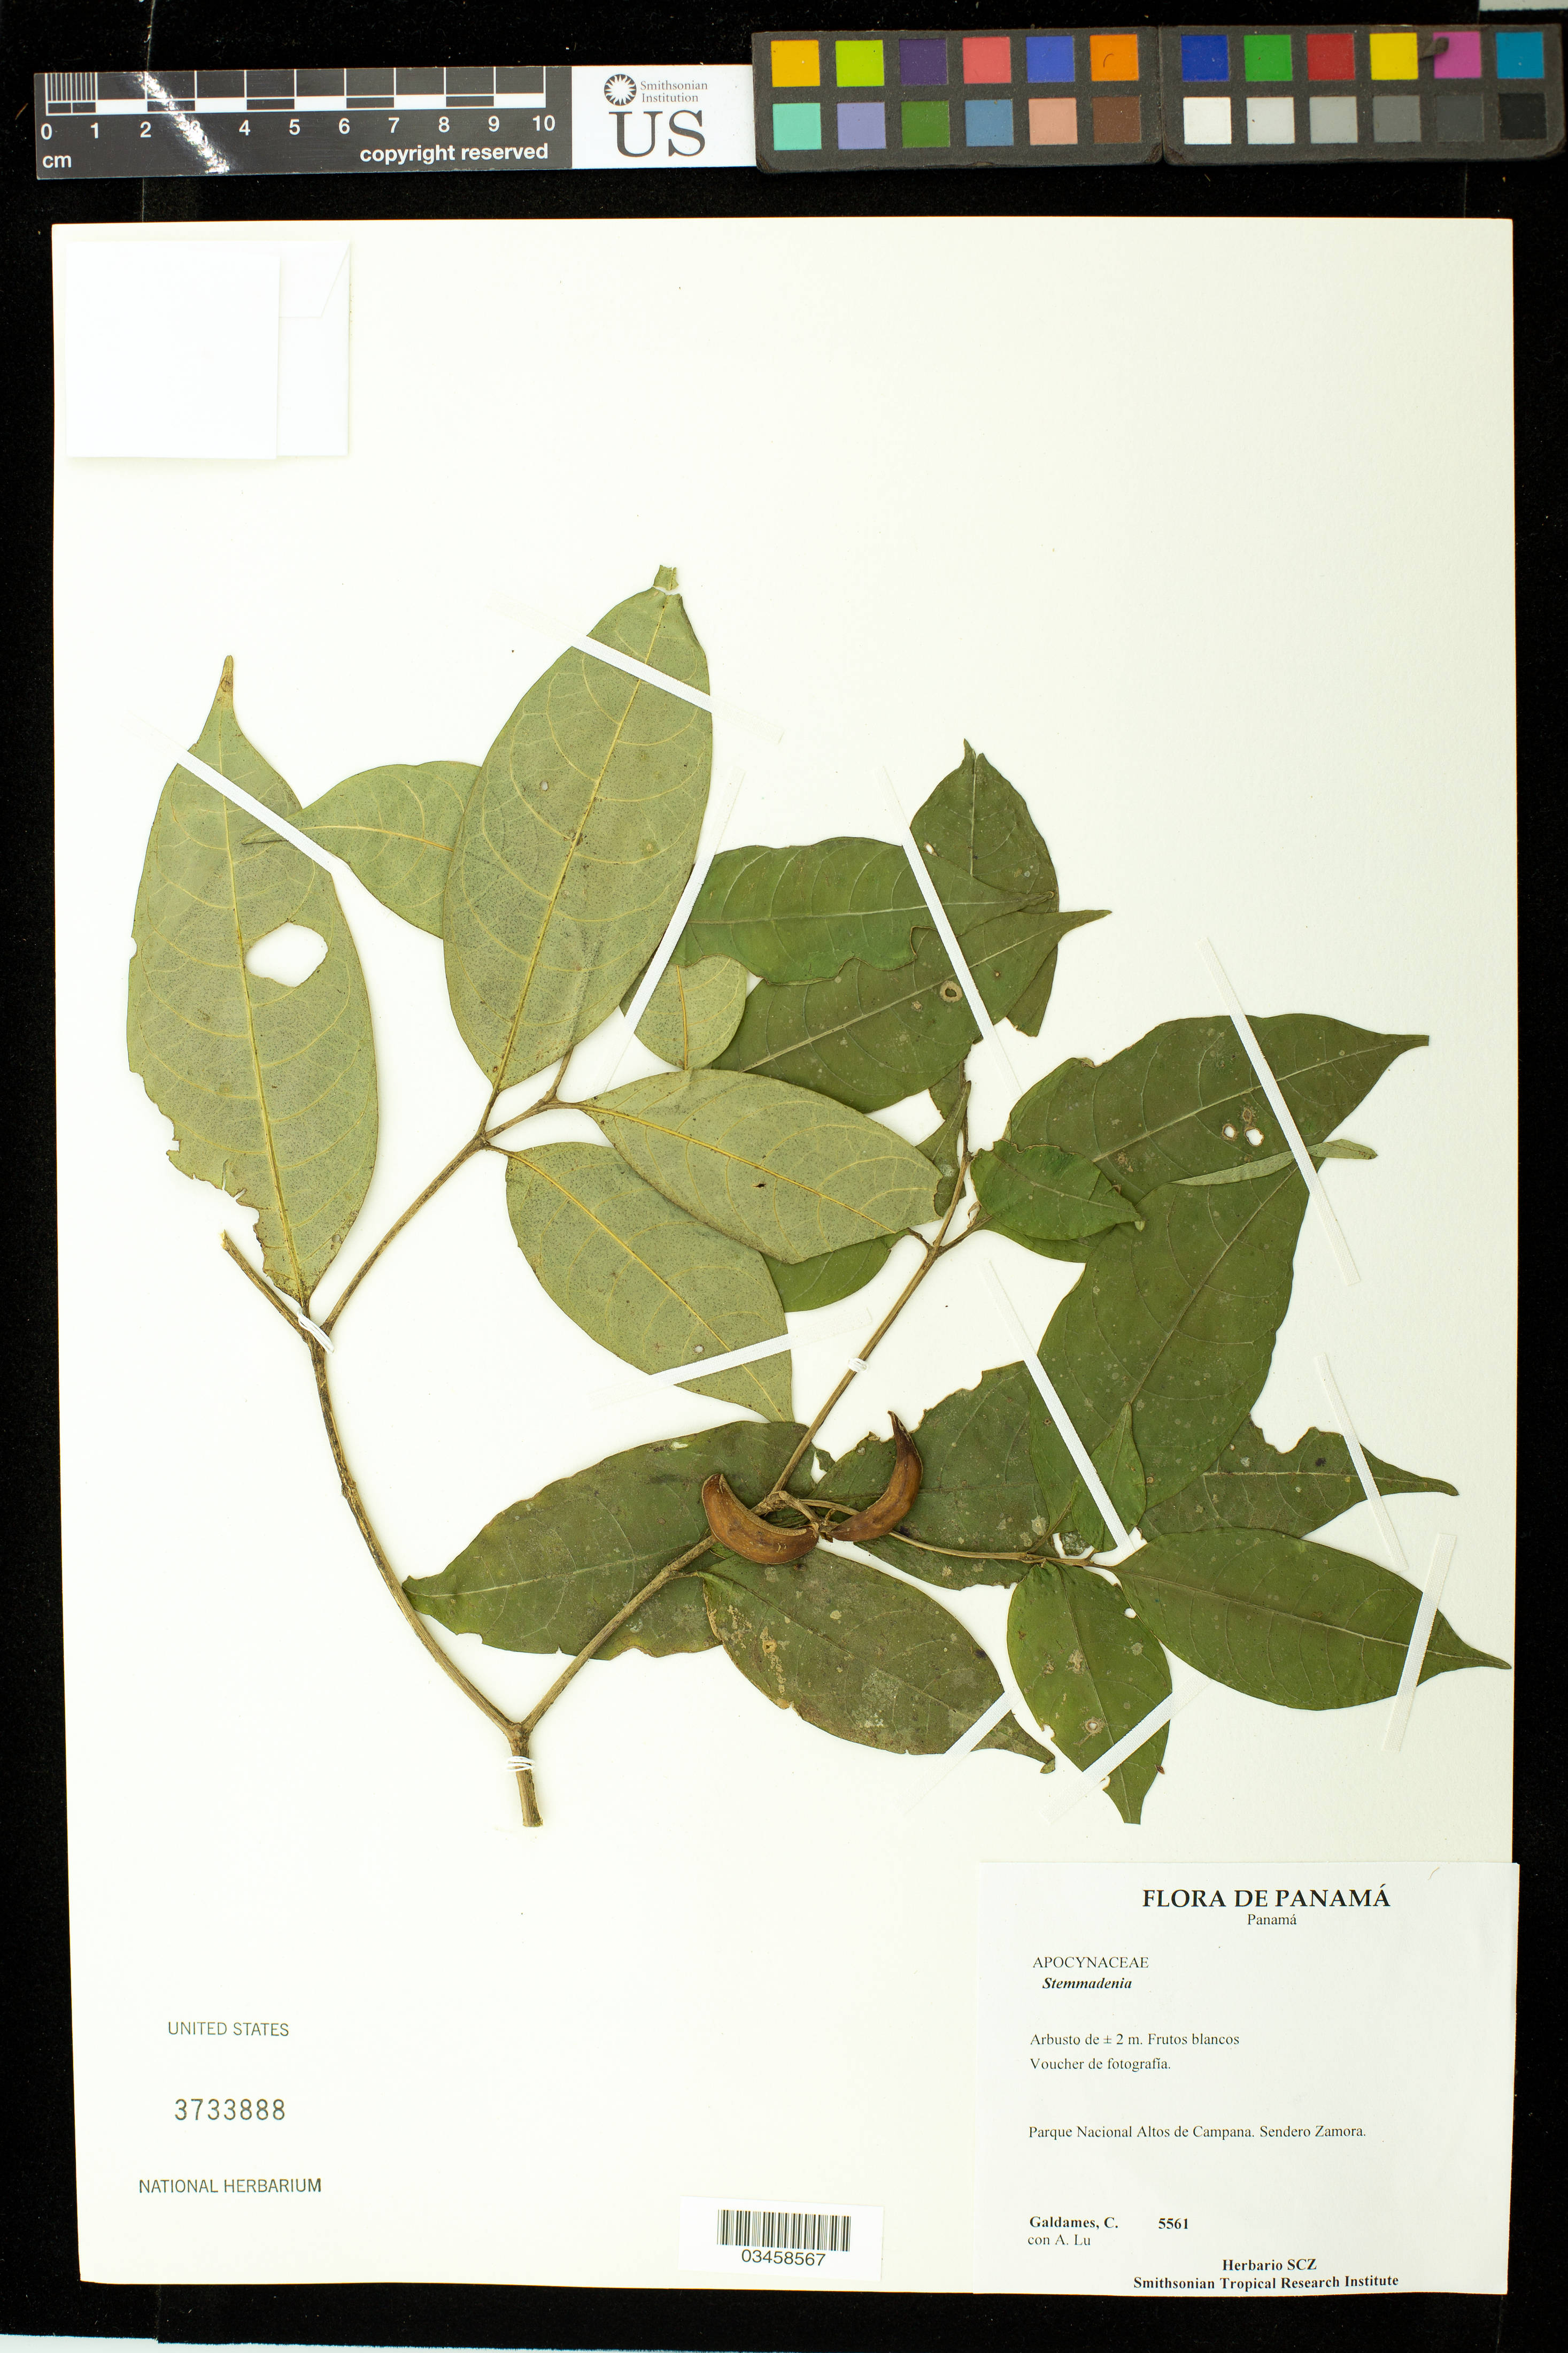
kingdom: Plantae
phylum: Tracheophyta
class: Magnoliopsida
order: Gentianales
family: Apocynaceae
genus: Tabernaemontana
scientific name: Tabernaemontana sp.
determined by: Strong, Mark T., (BOT), Smithsonian Institution - National Museum of Natural History (UNITED STATES)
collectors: C. Galdames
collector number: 5561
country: Panama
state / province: Panama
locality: Parque National Altos de Campana. Sendero Zamora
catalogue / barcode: US 3733888